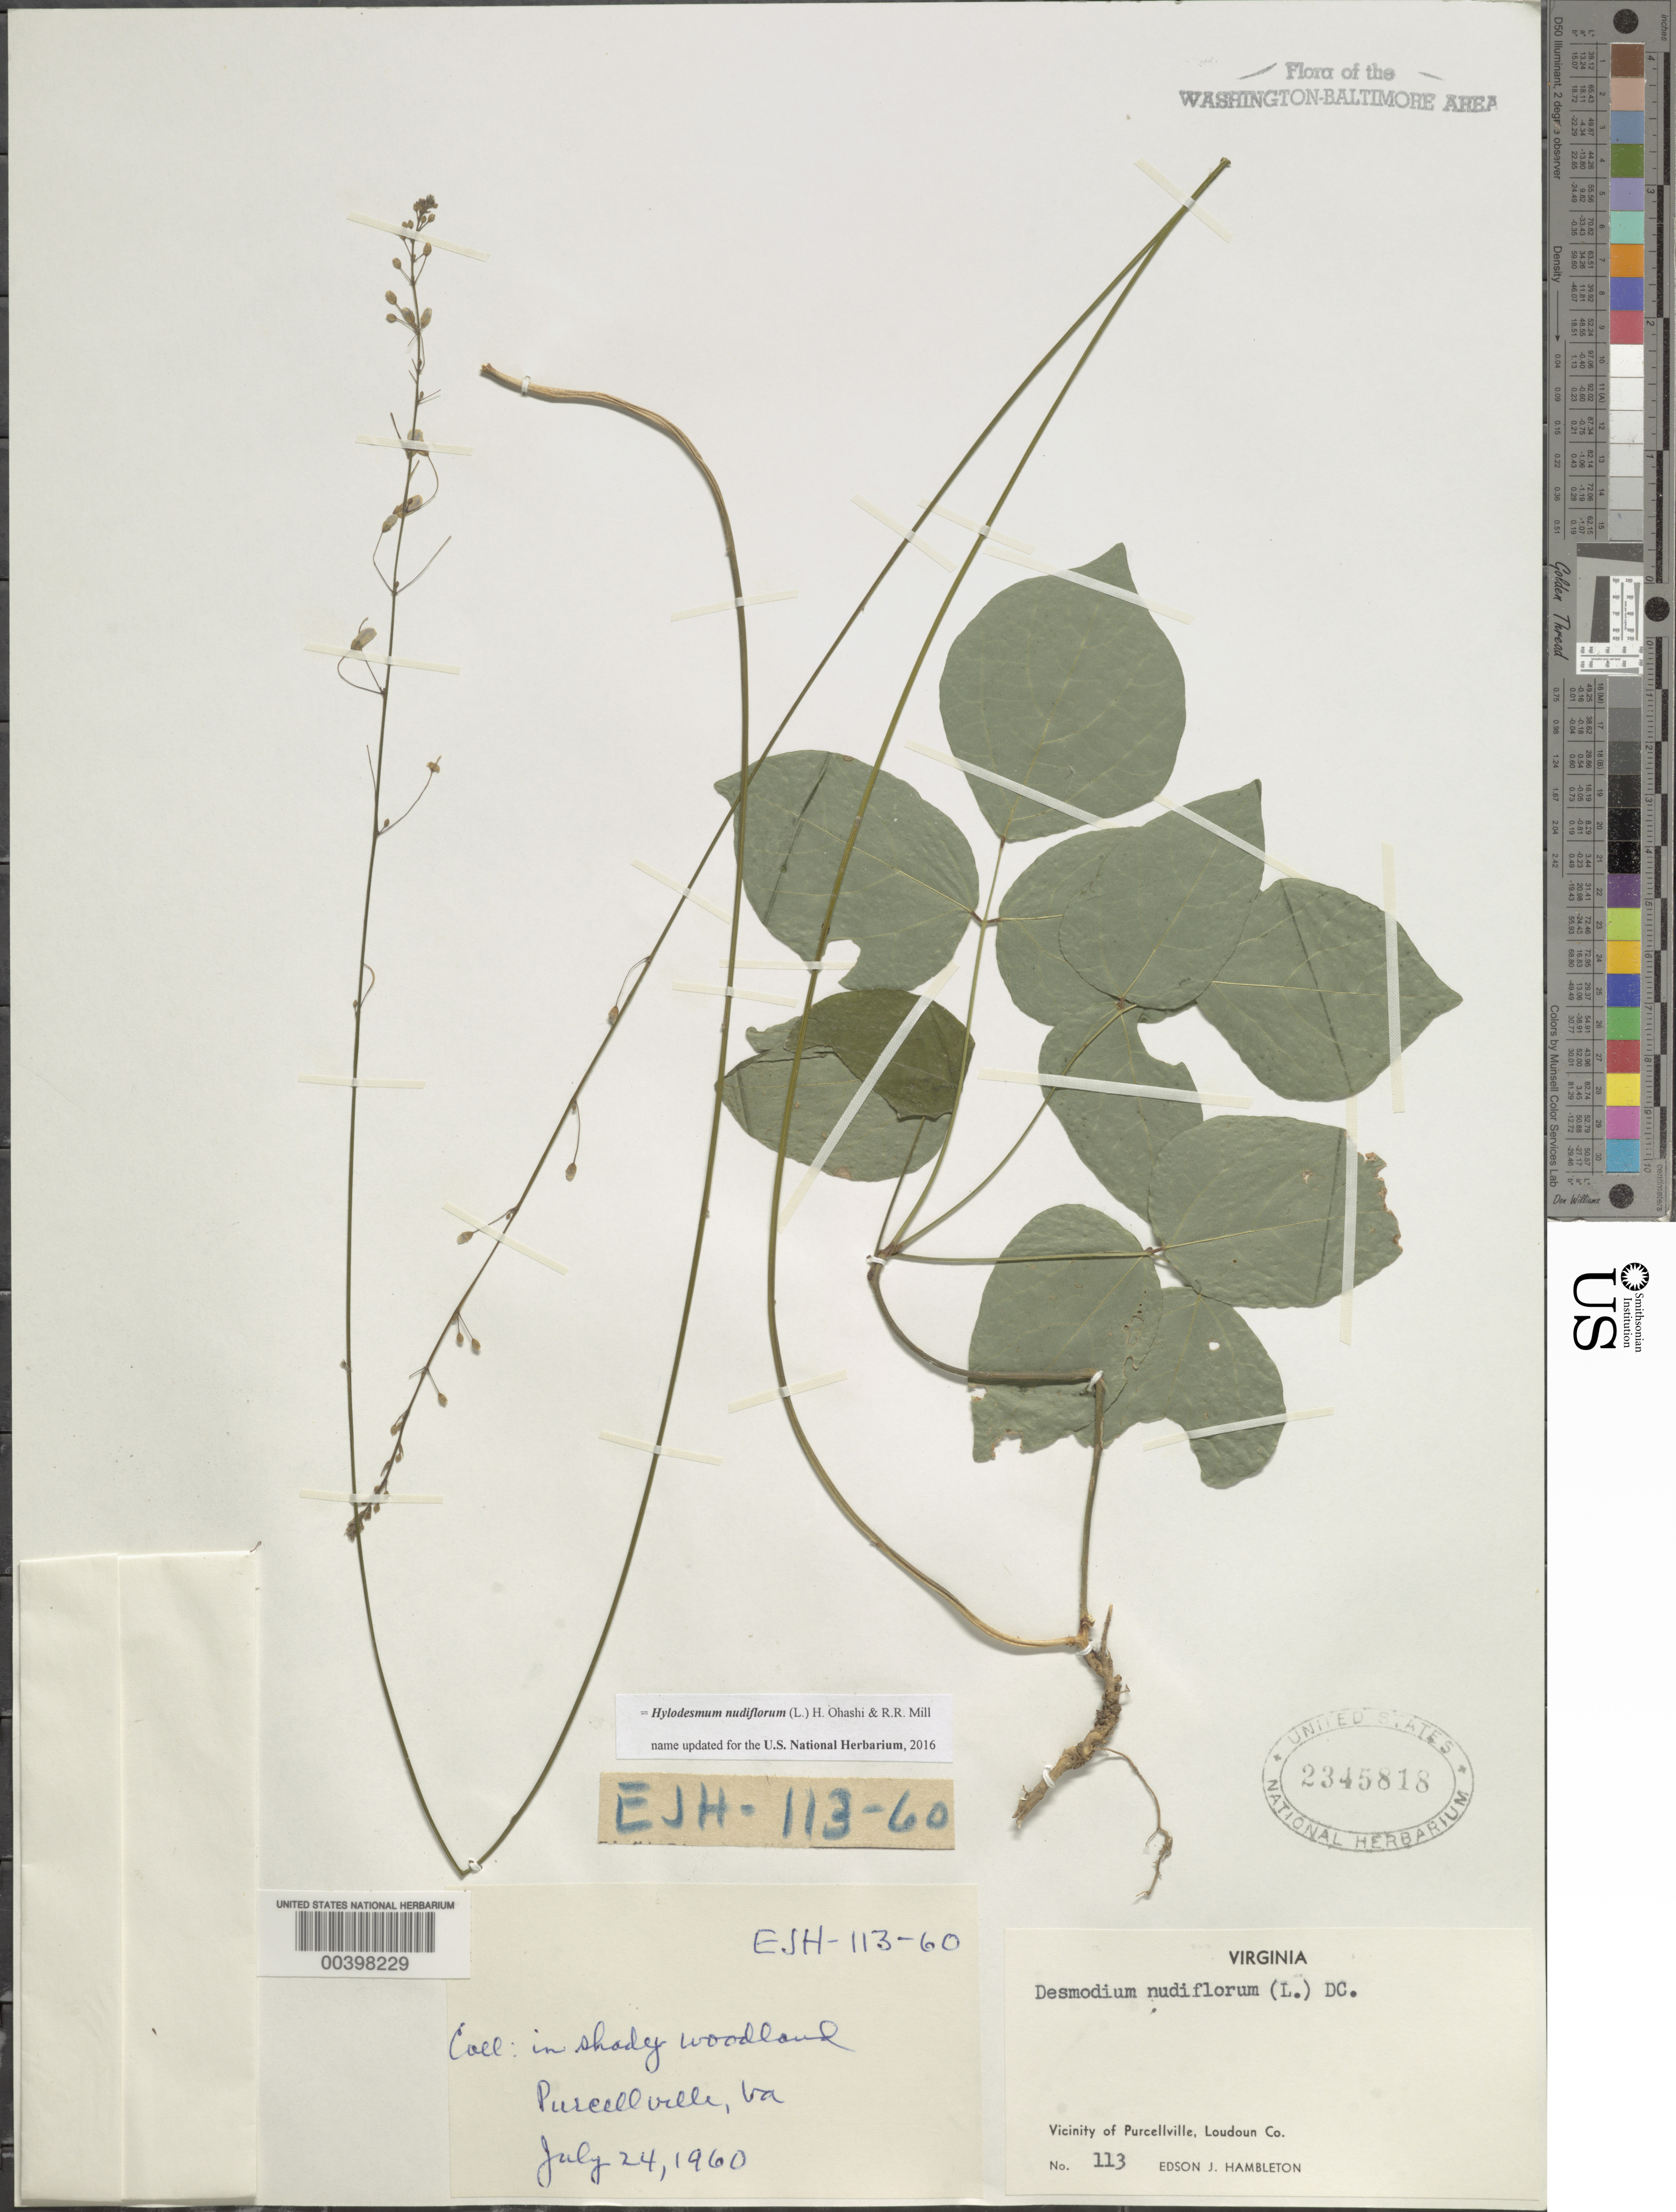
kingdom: Plantae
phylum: Tracheophyta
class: Magnoliopsida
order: Fabales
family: Fabaceae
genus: Hylodesmum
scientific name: Hylodesmum nudiflorum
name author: (L.) H. Ohashi & R.R. Mill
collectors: E. Hambleton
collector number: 113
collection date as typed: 24 Jul 1960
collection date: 1960-07-24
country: United States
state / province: Virginia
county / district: Loudoun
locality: Purcellville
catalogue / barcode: US 2345818